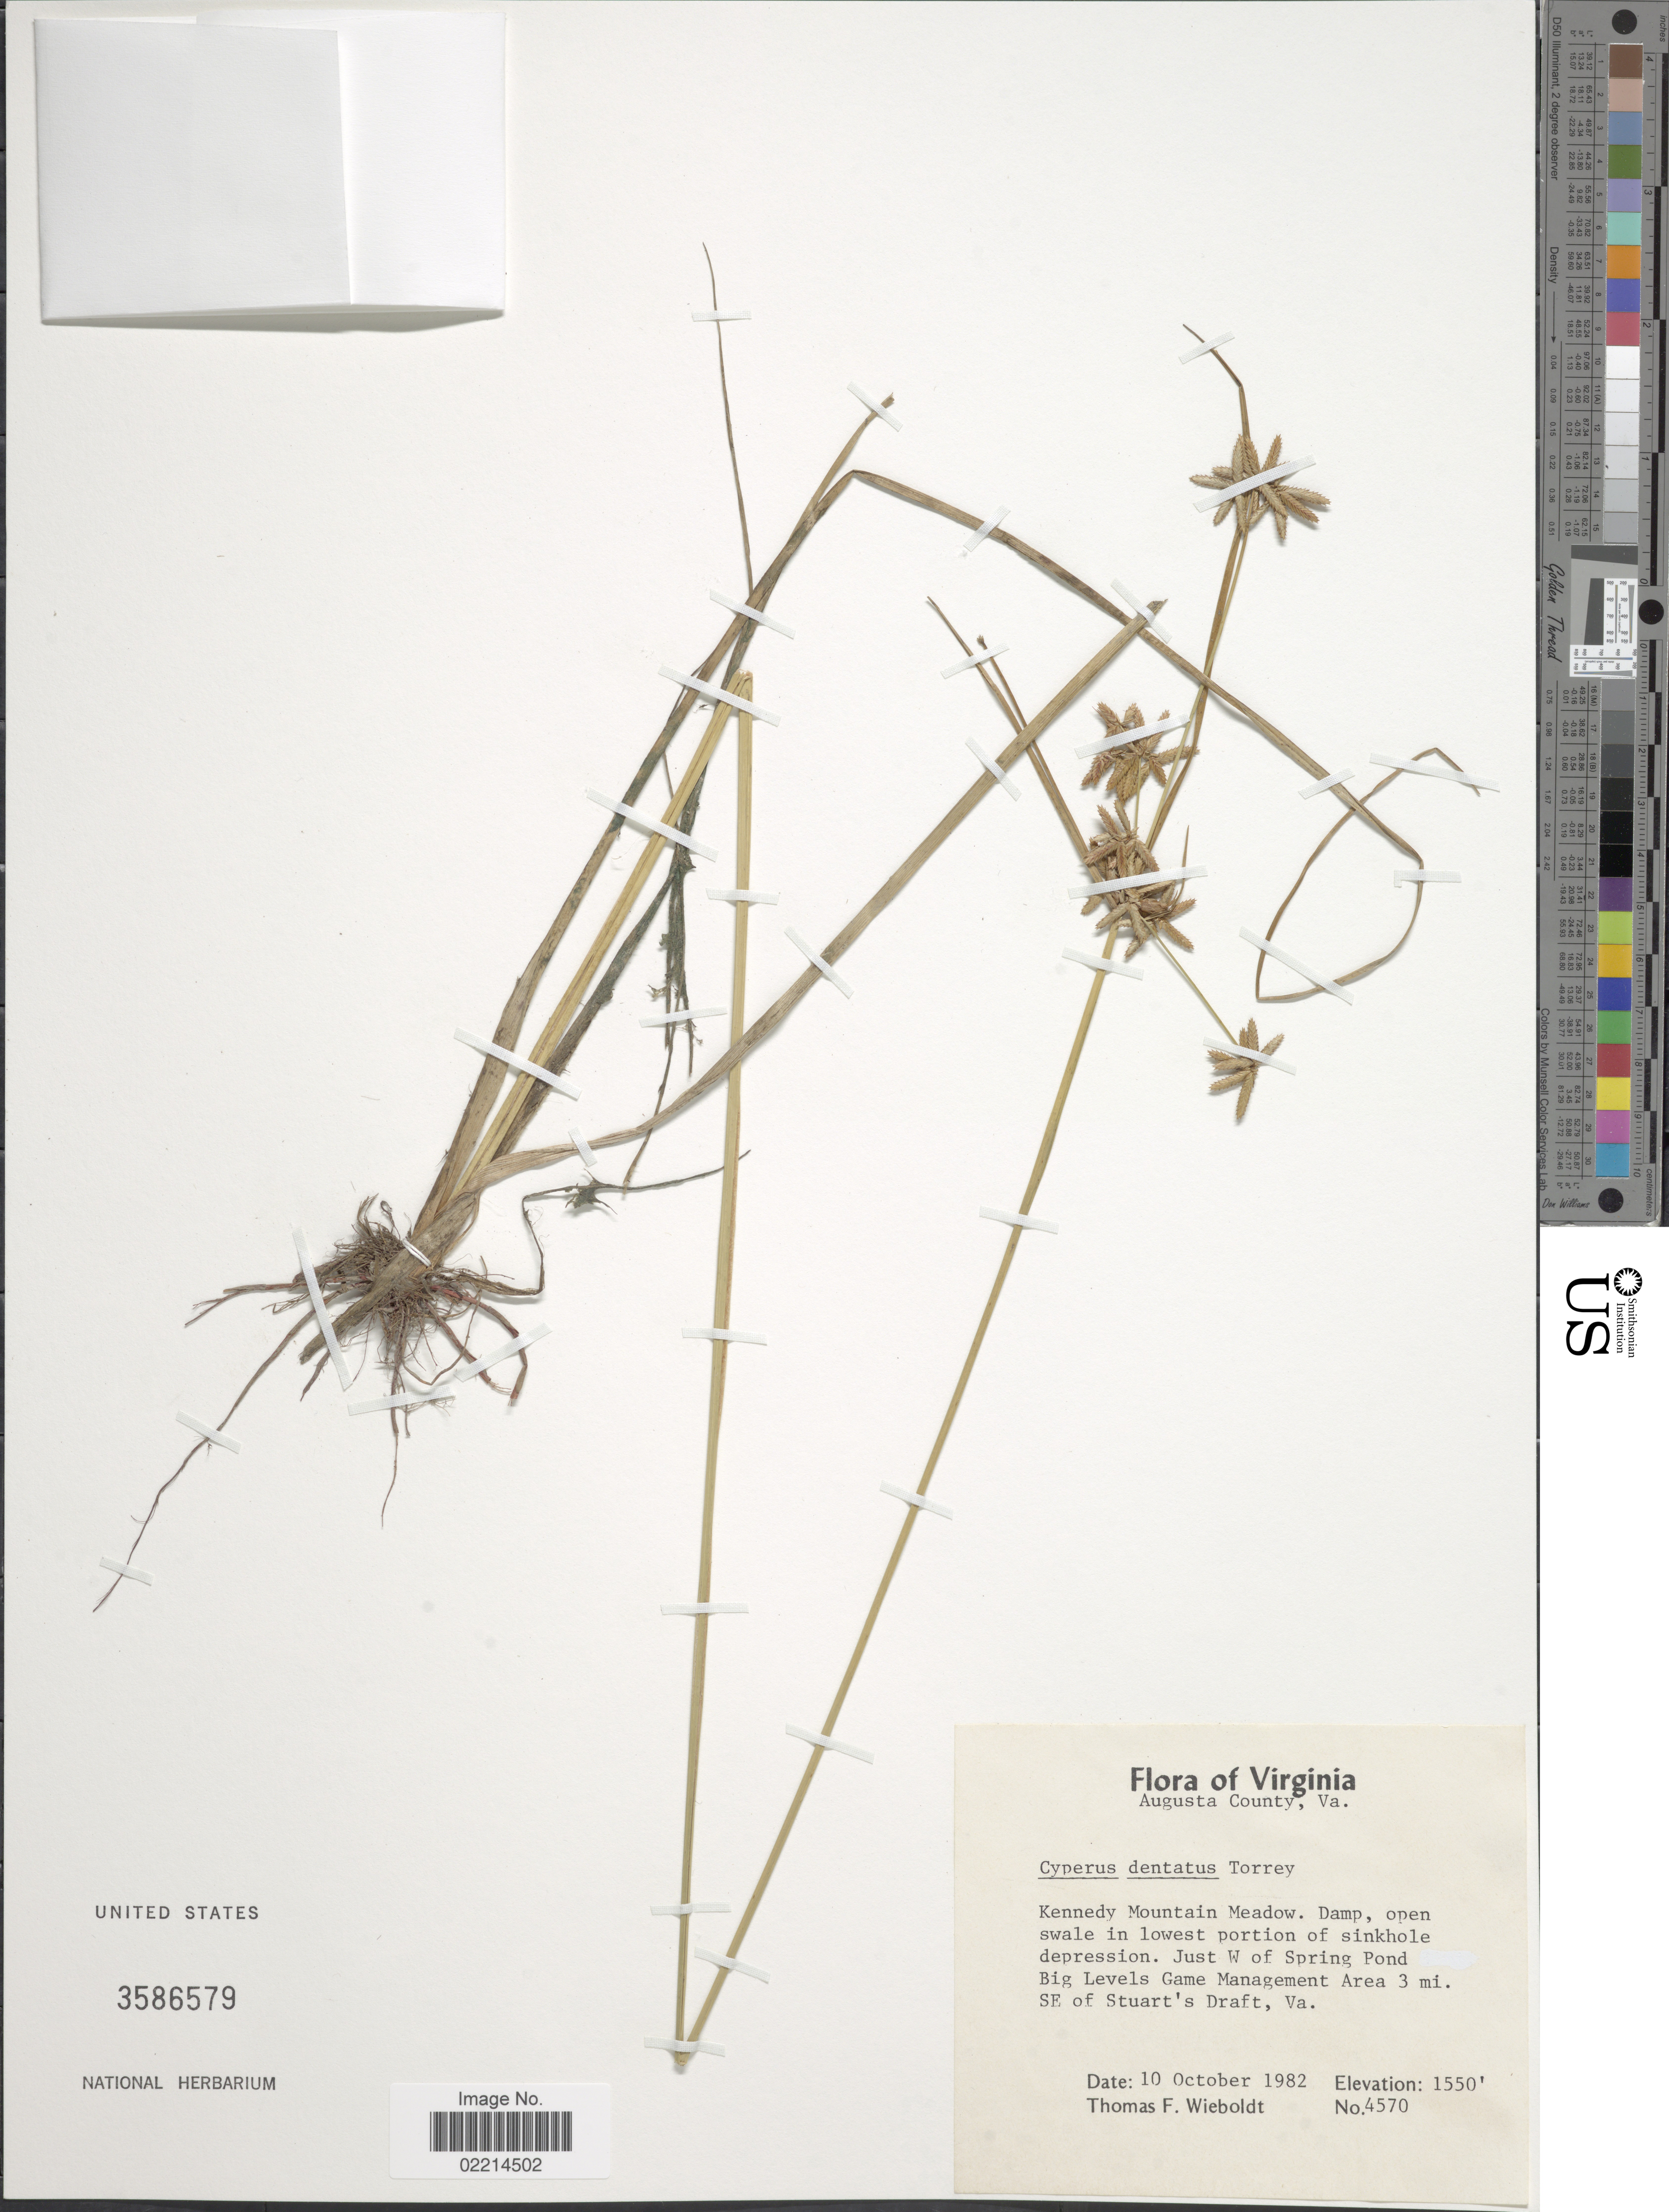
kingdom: Plantae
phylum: Tracheophyta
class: Liliopsida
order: Poales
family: Cyperaceae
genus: Cyperus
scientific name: Cyperus dentatus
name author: Torr.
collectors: T. Wieboldt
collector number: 4570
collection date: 1982-10-10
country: United States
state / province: Virginia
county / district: Augusta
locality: Augusta County, Kennedy Mountain Meadow, Damp, open swale in lowest portion of sinkhole depression, Just W of Spring Pond Big Levels Game Management Area 3 mi. SE of Stuart's Draft.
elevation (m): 472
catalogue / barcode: US 3586579